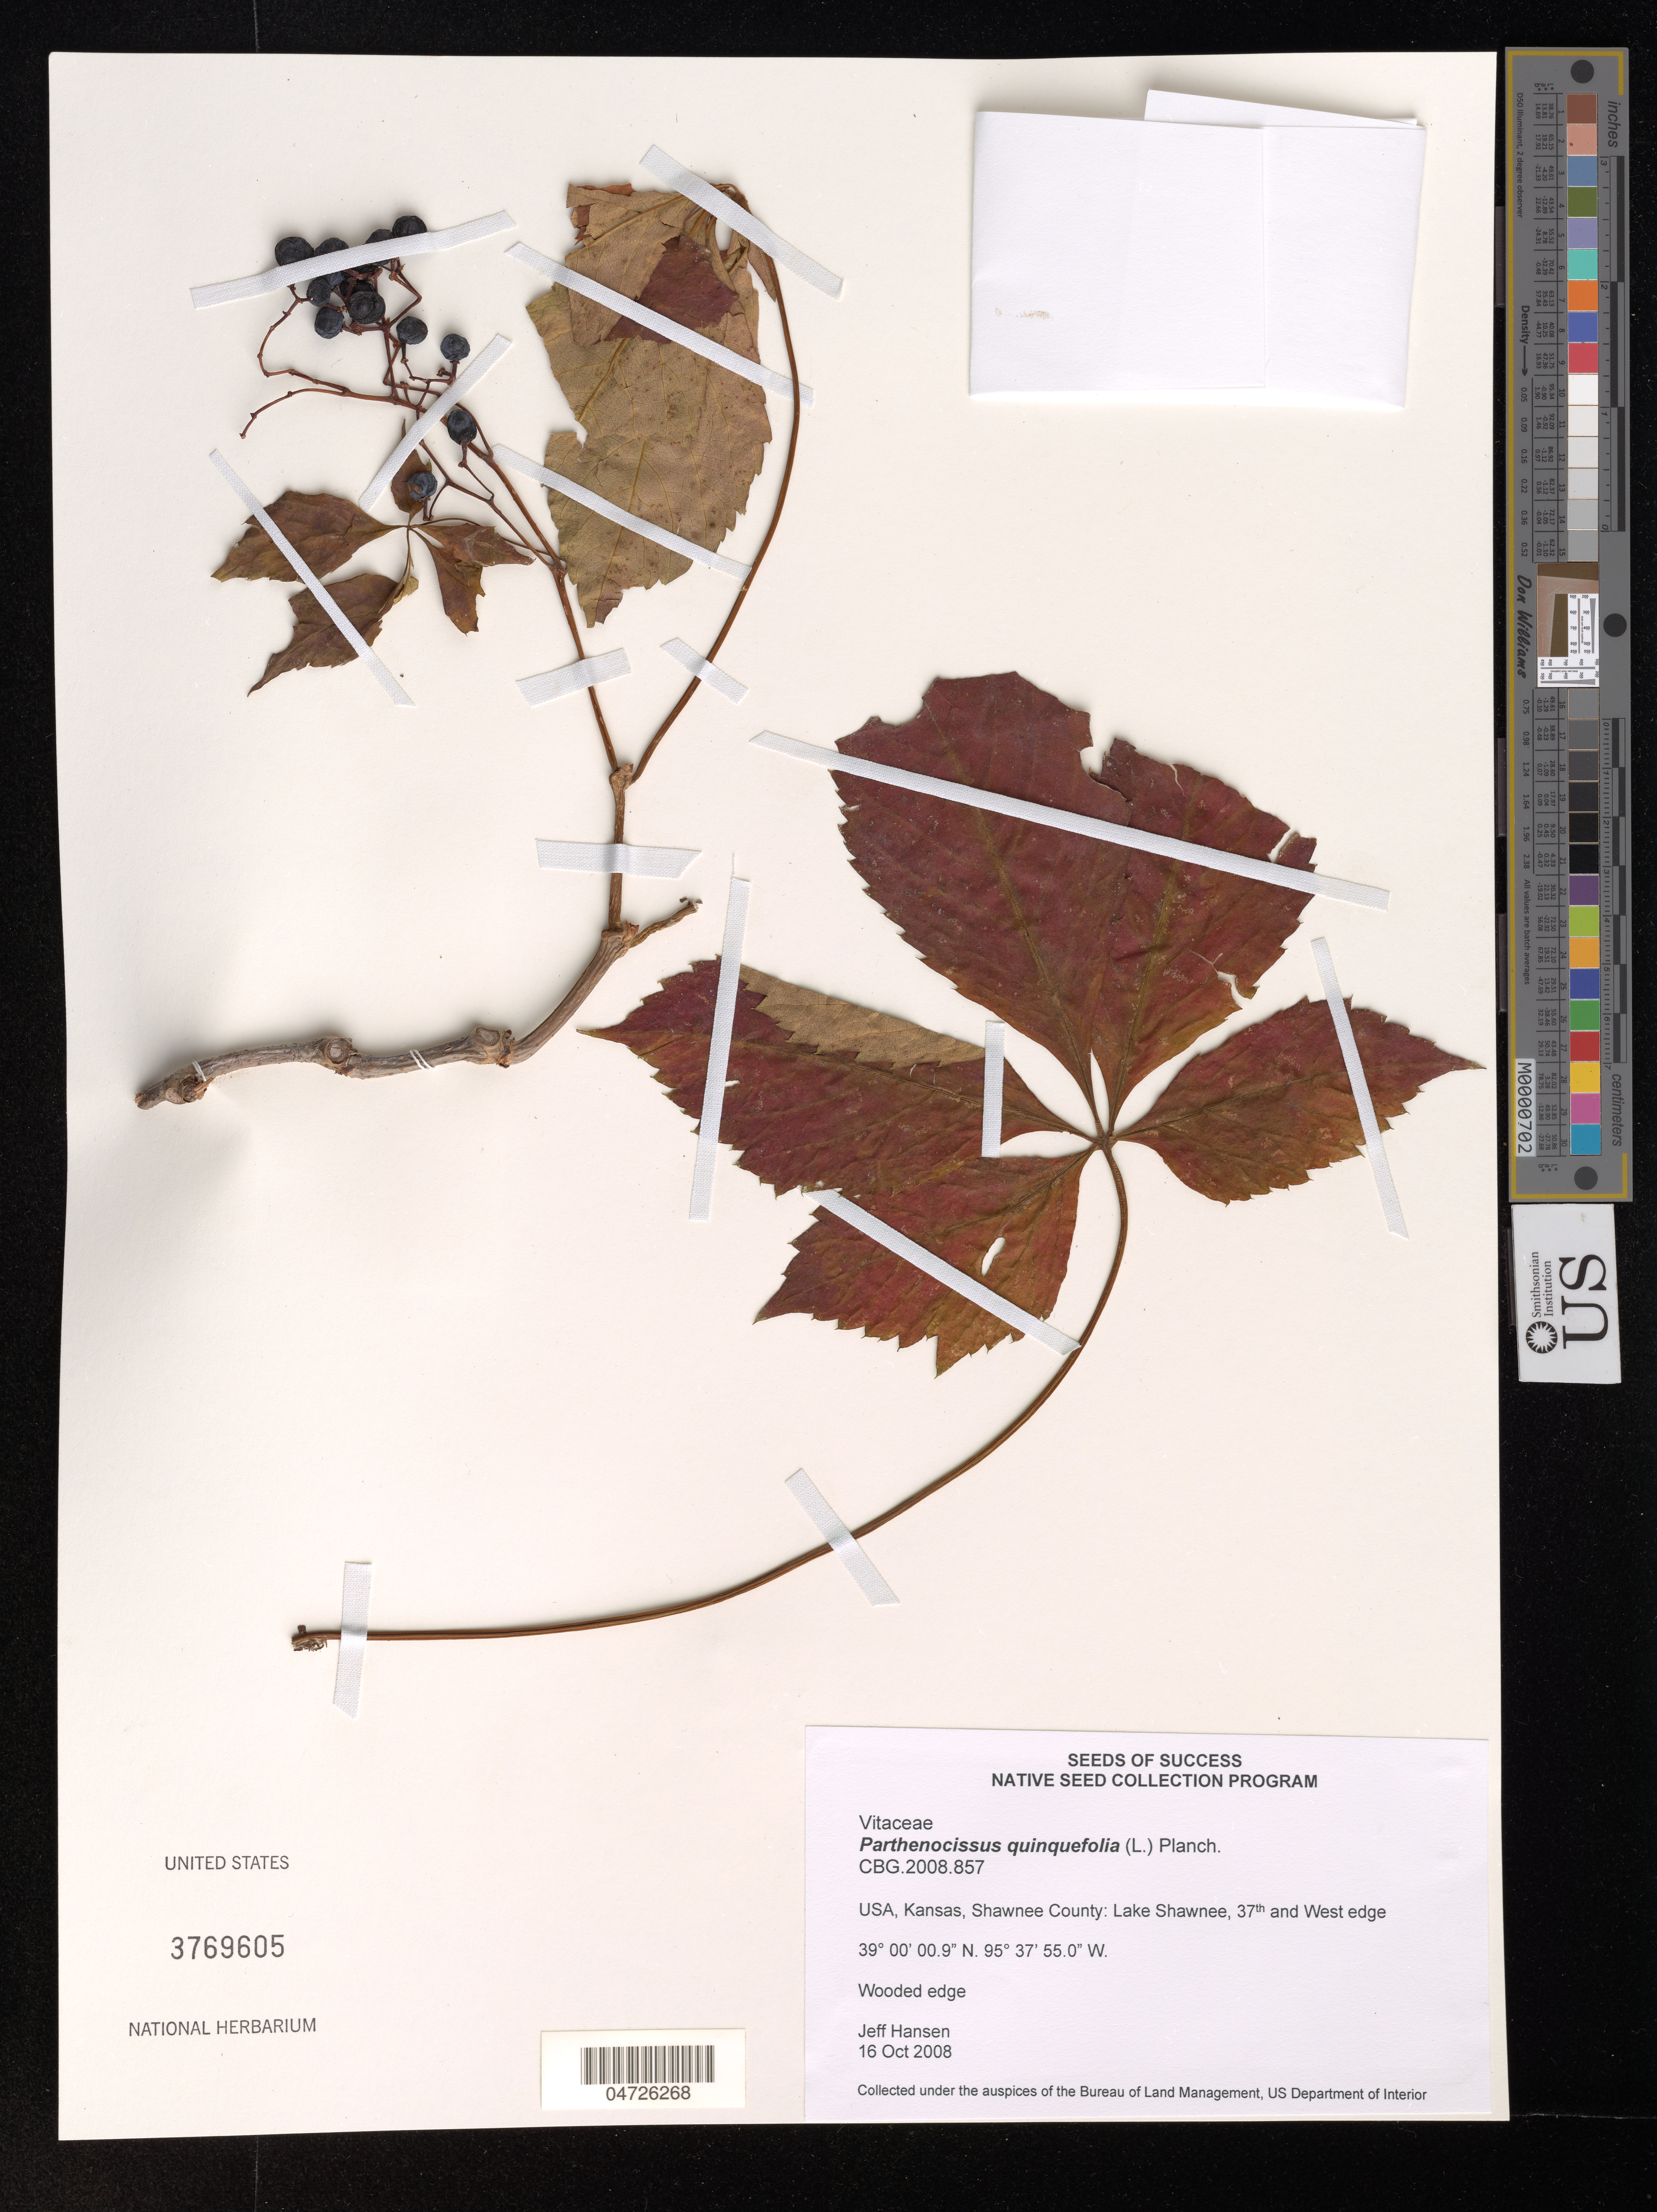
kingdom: Plantae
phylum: Tracheophyta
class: Magnoliopsida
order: Vitales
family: Vitaceae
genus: Parthenocissus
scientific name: Parthenocissus quinquefolia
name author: (L.) Planch.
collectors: J. Hansen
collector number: CBG.2008.857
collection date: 2008-10-16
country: United States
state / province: Kansas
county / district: Shawnee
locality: Shawnee County: Lake Shawnee, 37th and West edge.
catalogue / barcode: US 3769605